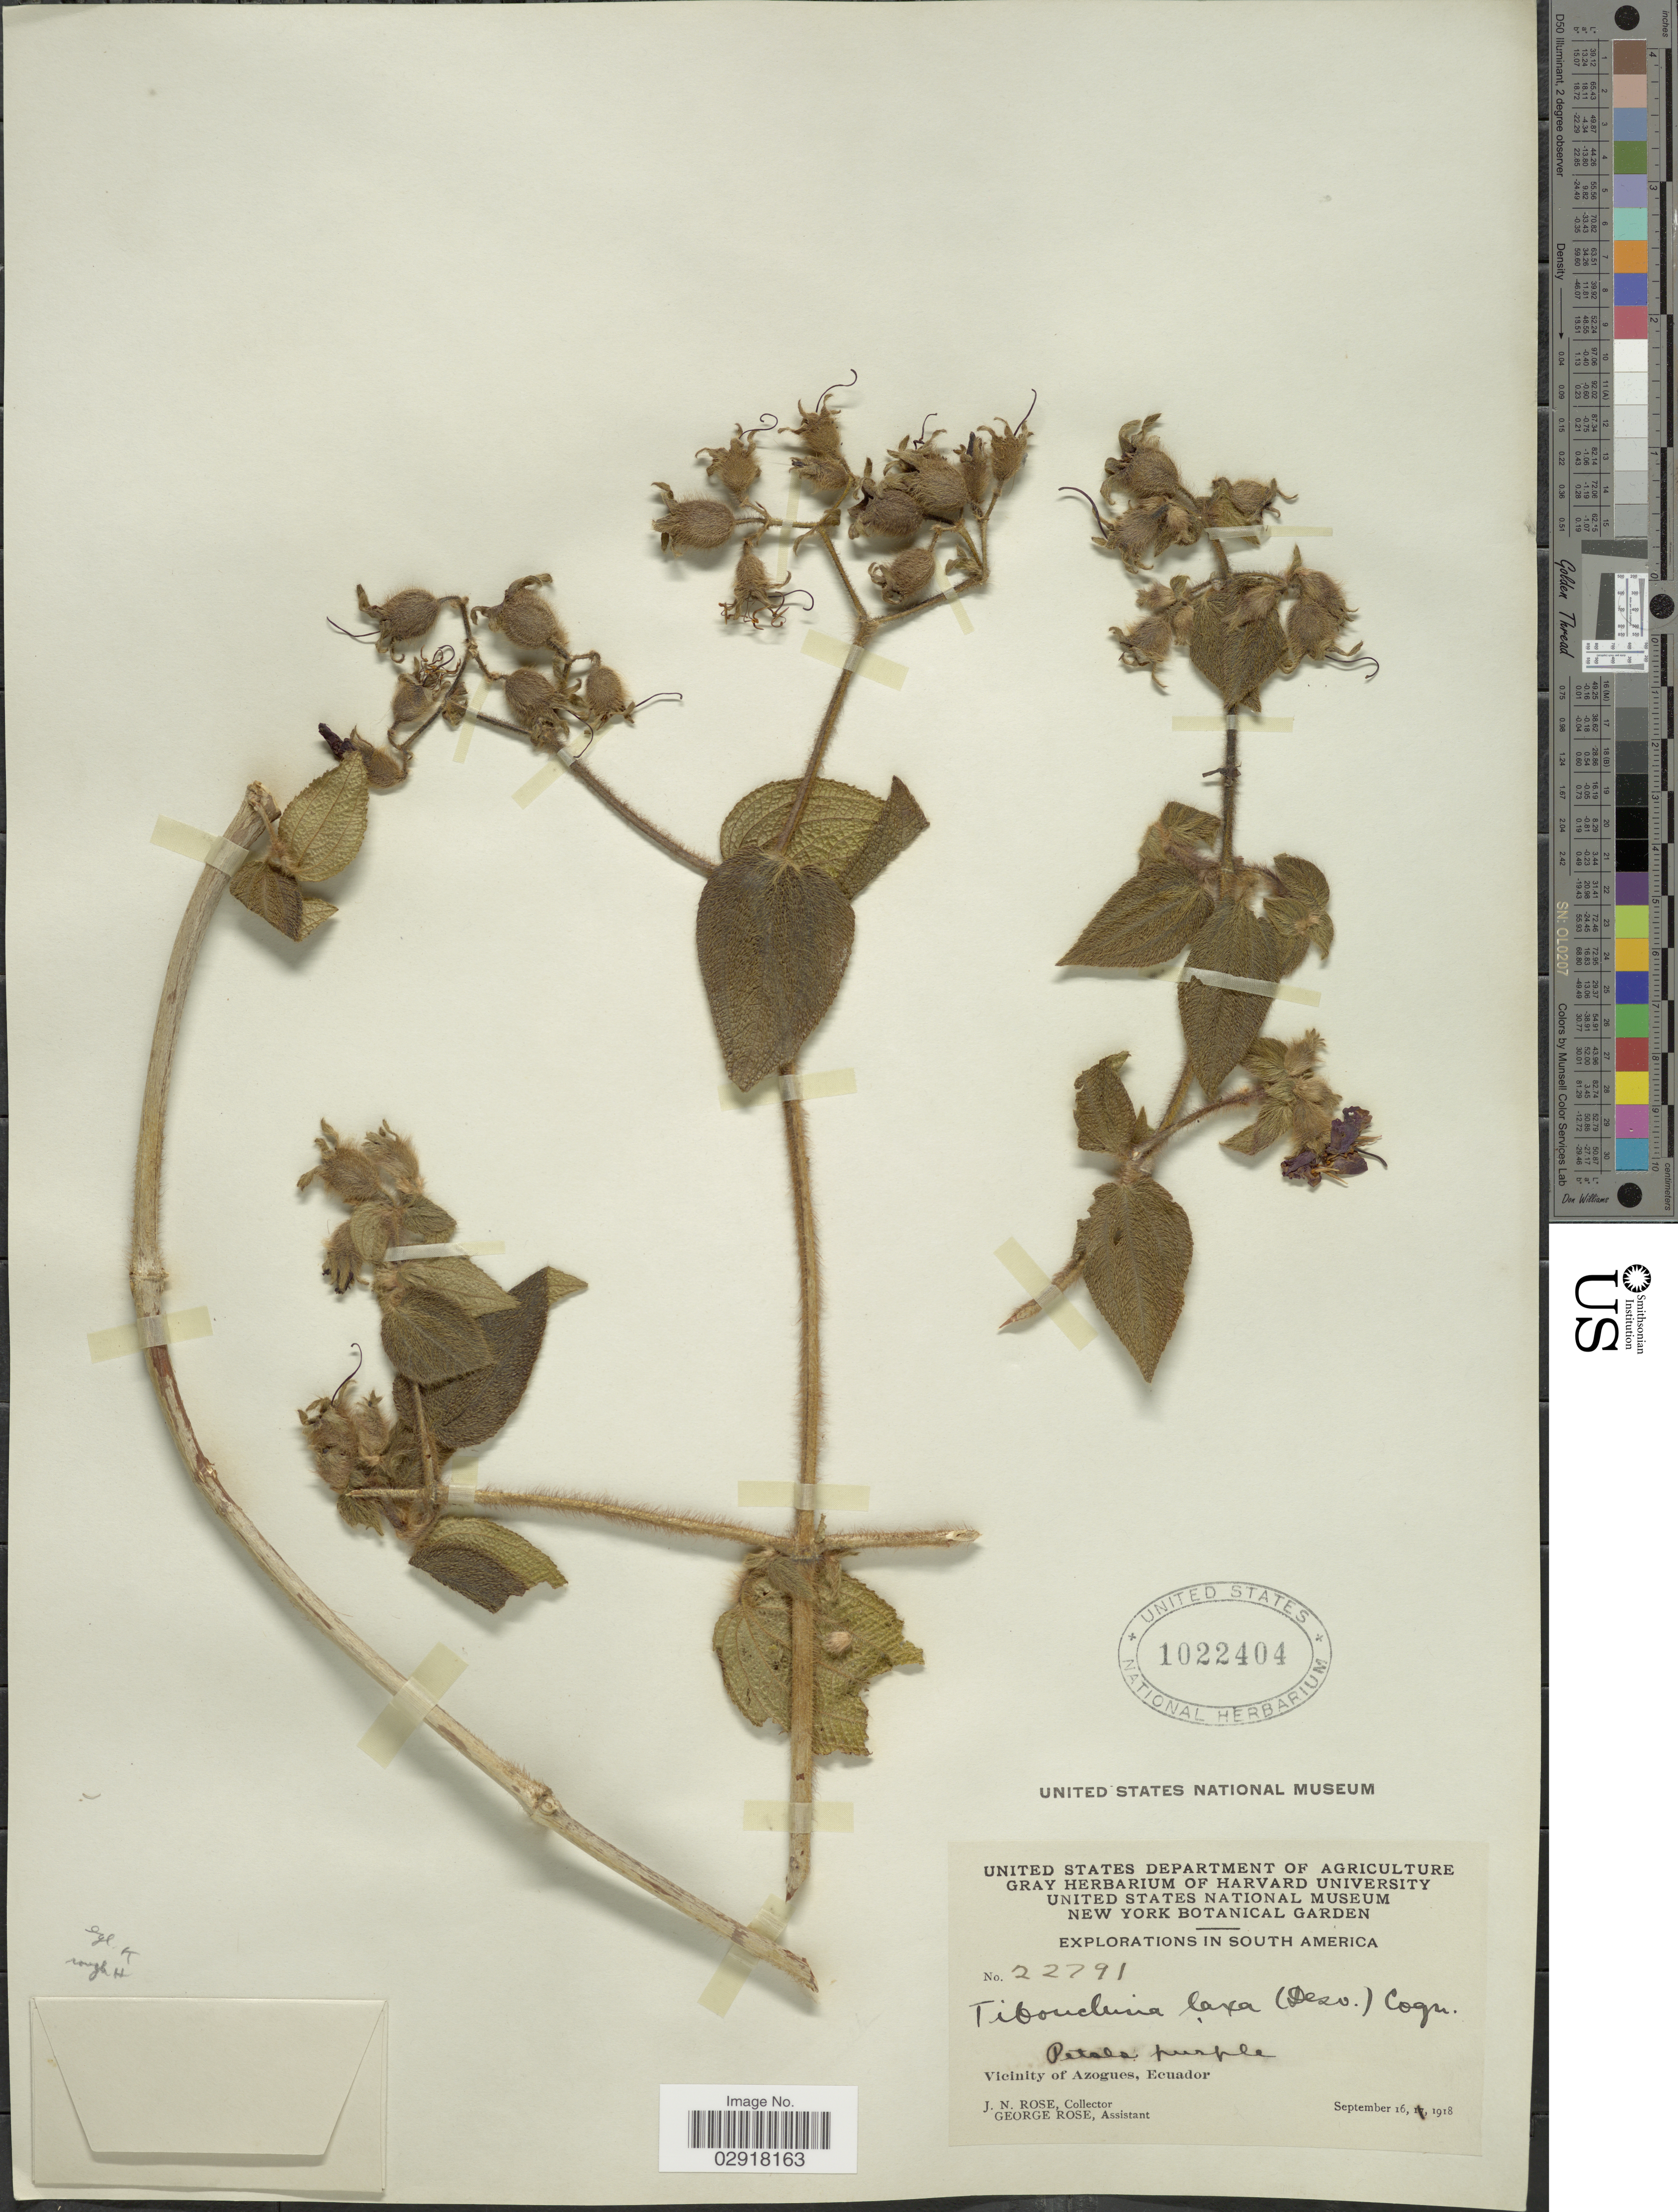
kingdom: Plantae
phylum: Tracheophyta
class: Magnoliopsida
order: Myrtales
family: Melastomataceae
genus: Chaetogastra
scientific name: Chaetogastra laxa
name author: (Desr.) P.J.F. Guim. & Michelang.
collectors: J. N. Rose & G. Rose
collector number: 22791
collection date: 1918-09-16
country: Ecuador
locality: Vicinity of Azogues.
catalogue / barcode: US 1022404